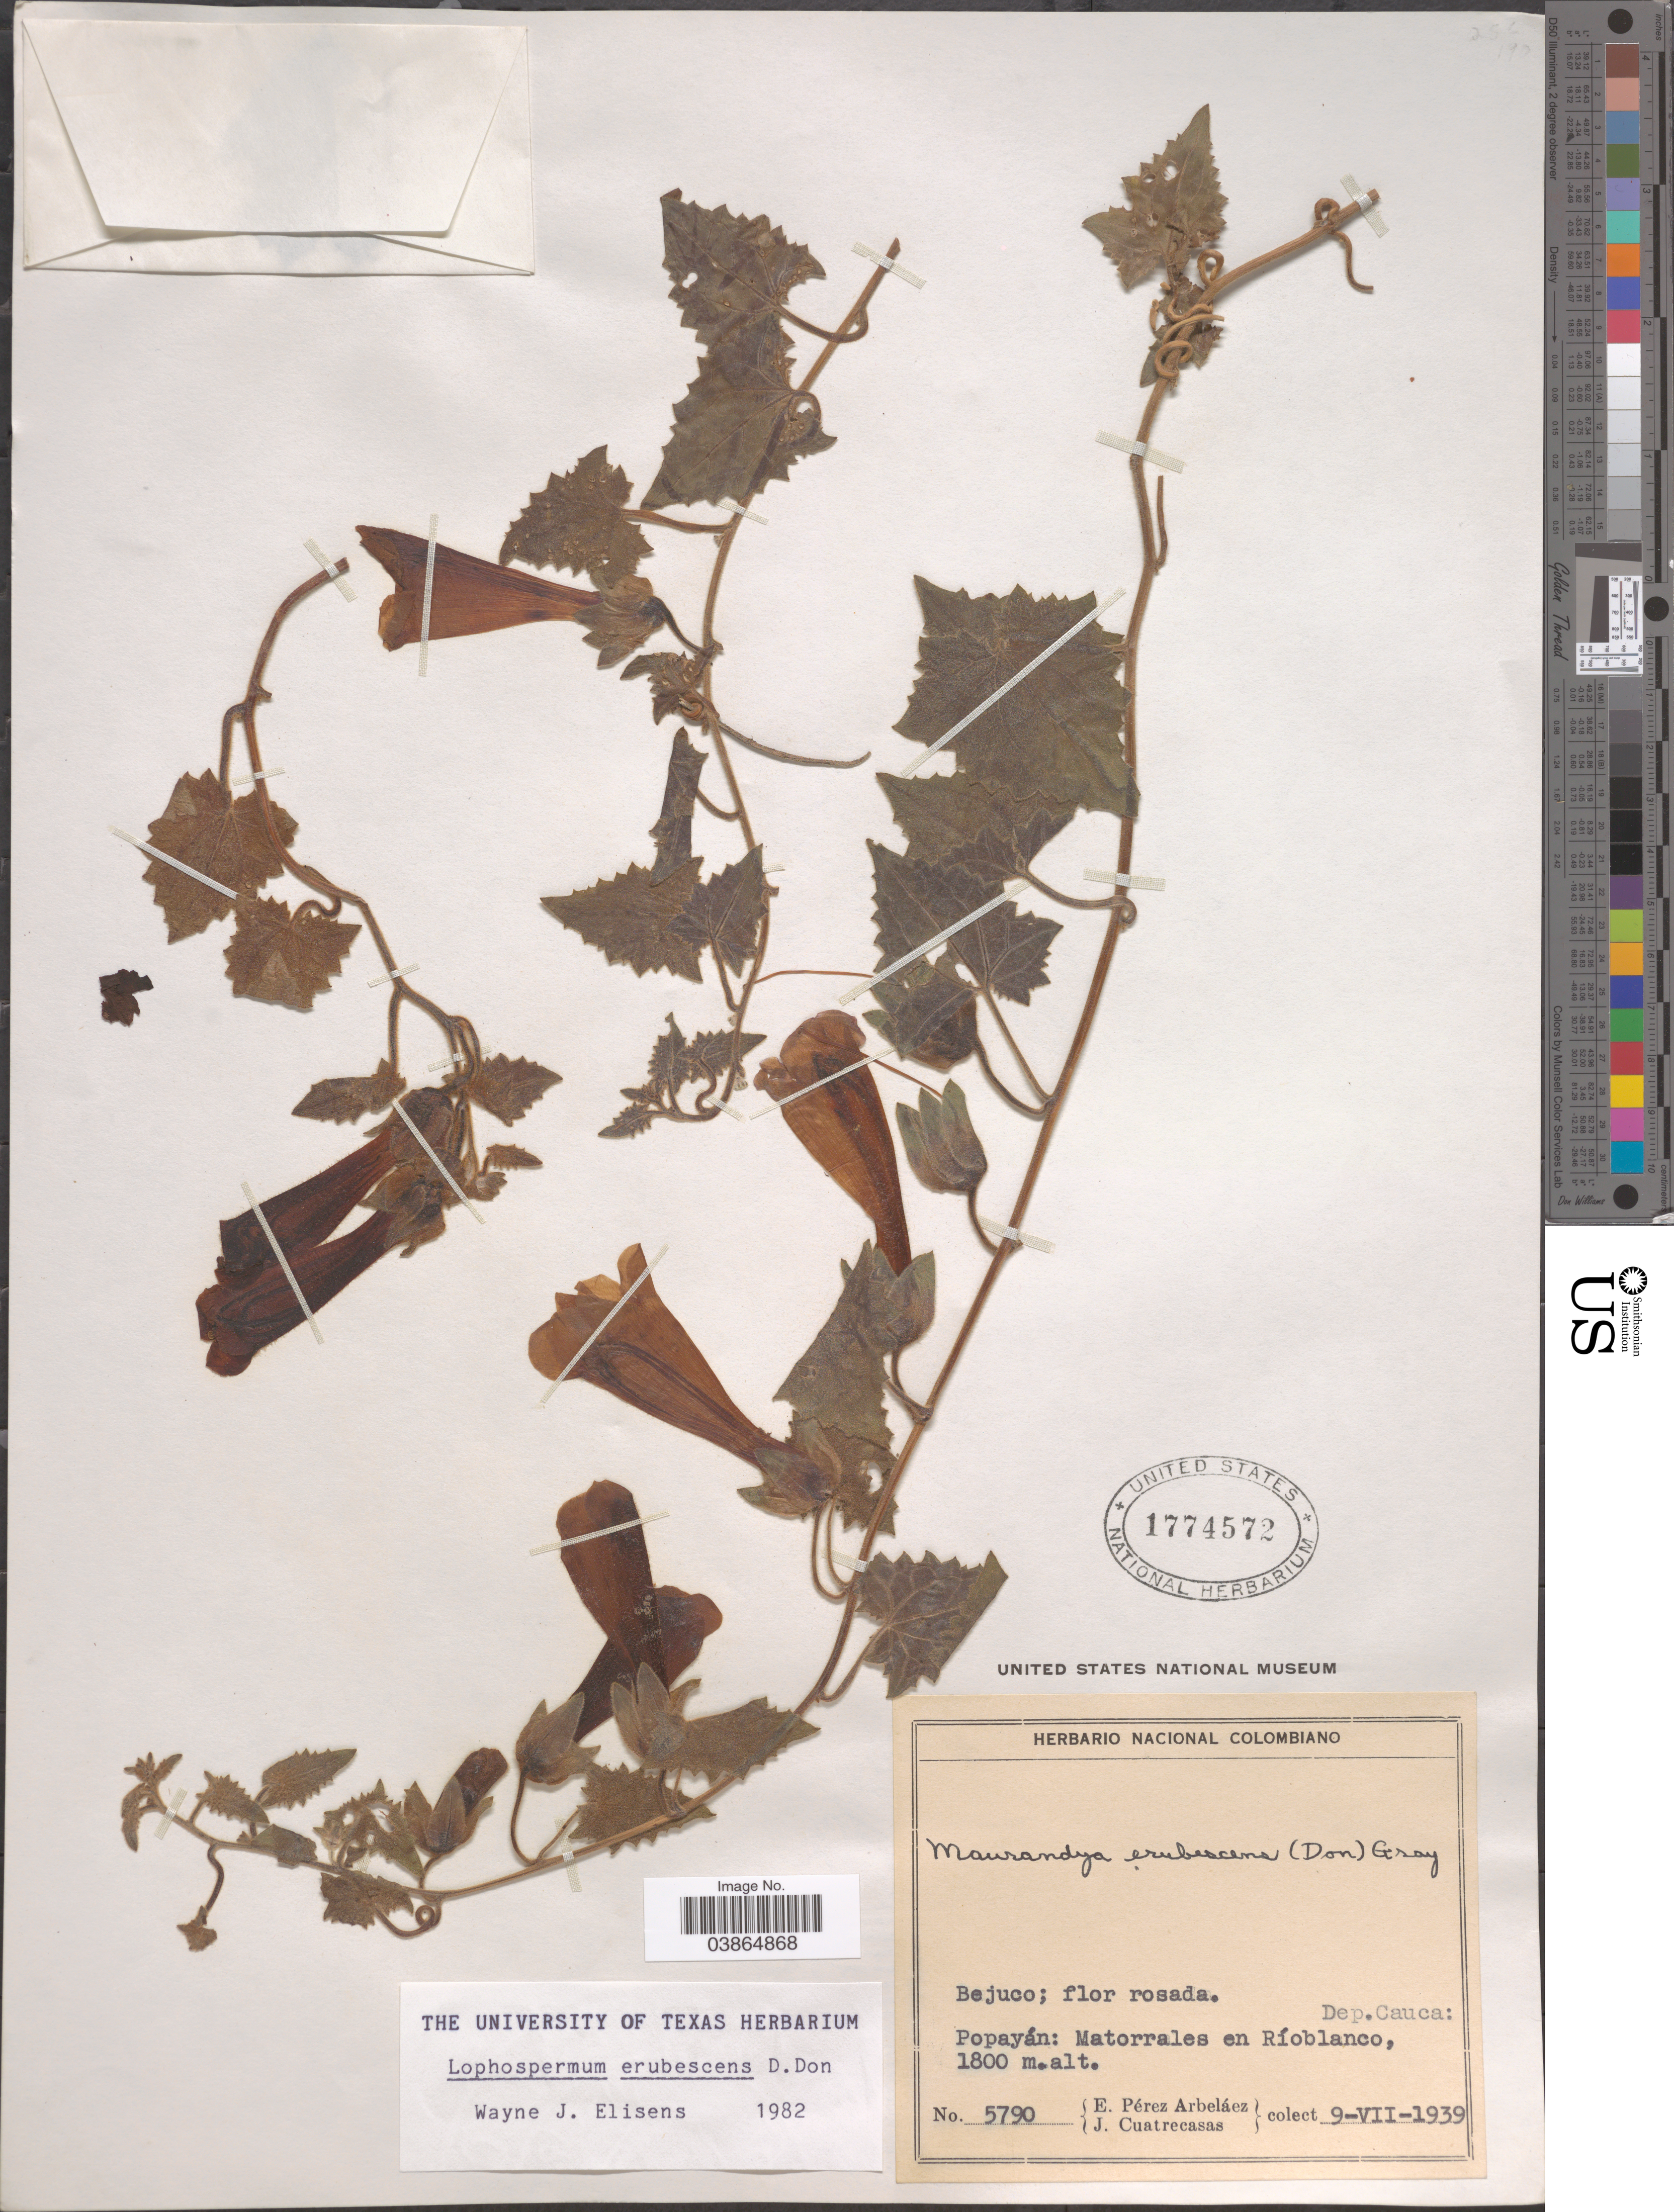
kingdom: Plantae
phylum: Tracheophyta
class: Magnoliopsida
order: Lamiales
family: Plantaginaceae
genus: Maurandya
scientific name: Maurandya erubescens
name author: (D. Don) A. Gray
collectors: E. Pérez Arbeláez & J. Cuatrecasas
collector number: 5790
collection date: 1939-07-09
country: Colombia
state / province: Cauca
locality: Dep.Cauca. Popayán: Matorrales en Ríoblanco.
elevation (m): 1800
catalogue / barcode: US 1774572